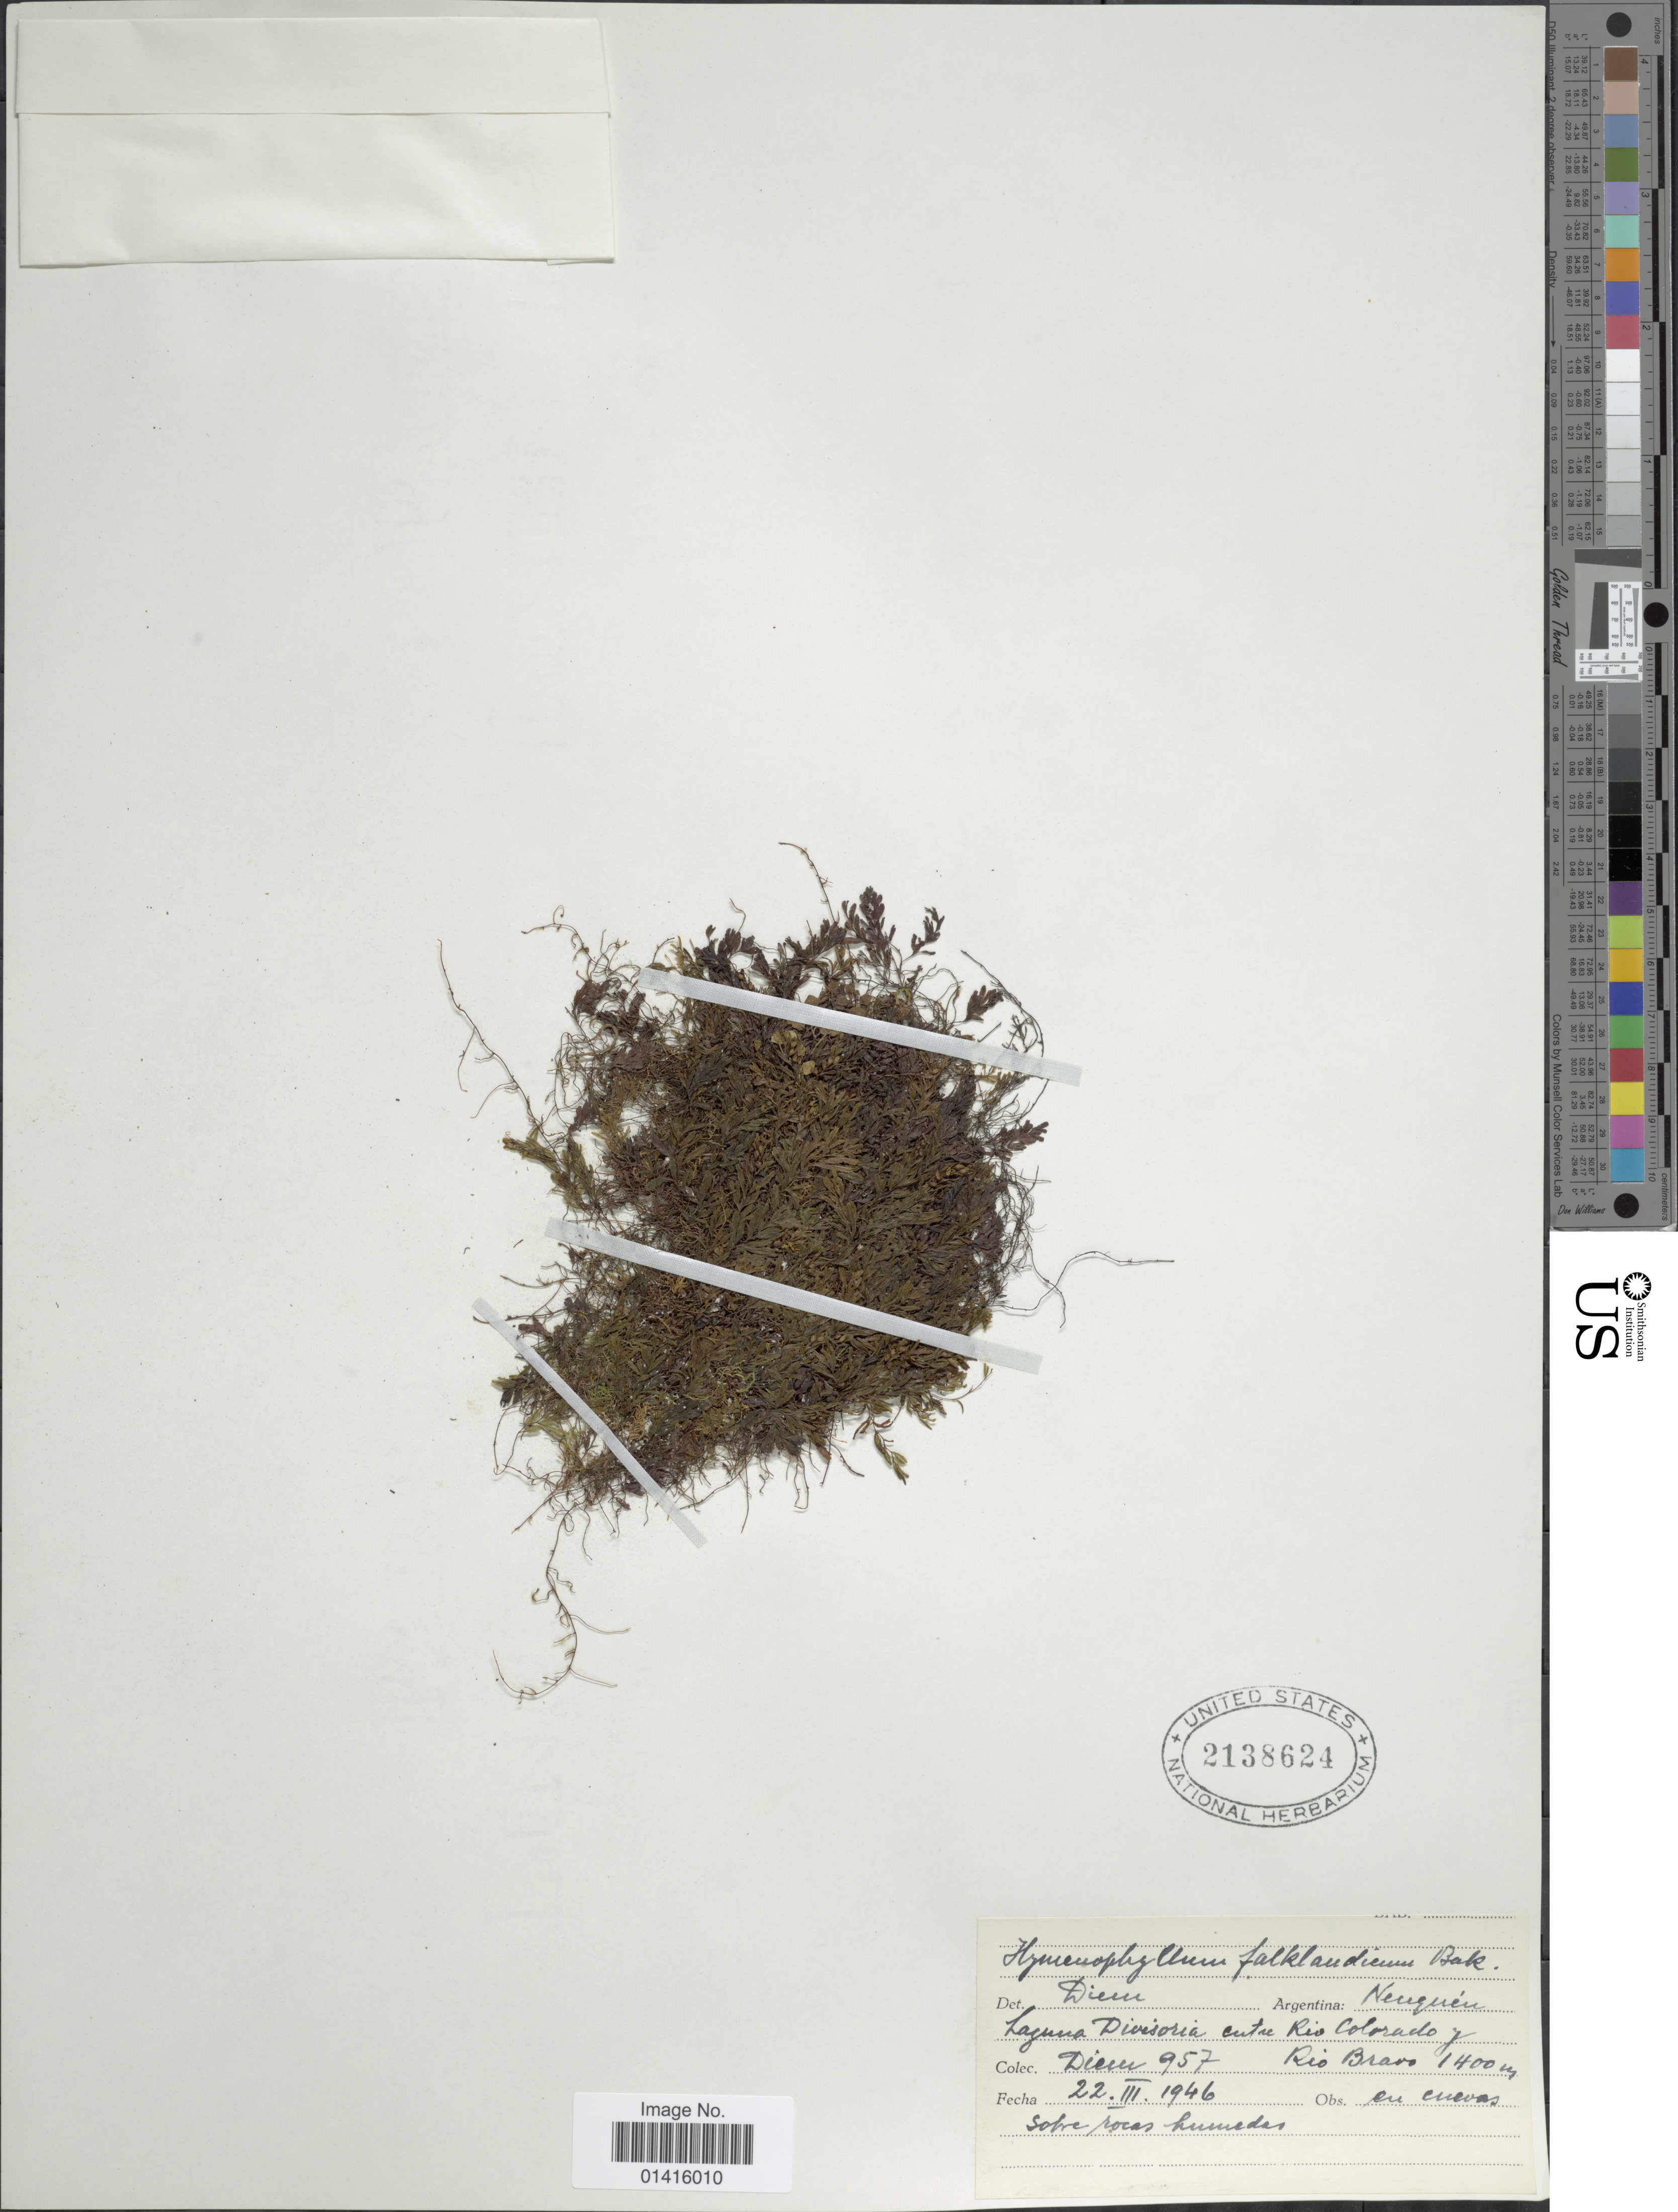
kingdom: Plantae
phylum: Tracheophyta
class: Polypodiopsida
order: Hymenophyllales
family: Hymenophyllaceae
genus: Hymenophyllum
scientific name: Hymenophyllum falklandicum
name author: Baker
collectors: J. Diem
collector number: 957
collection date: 1946-03-22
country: Argentina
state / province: Neuquen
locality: Neuquen, laguna Divisoria entre Rio Colorado y Rio Bravo.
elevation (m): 1400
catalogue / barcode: US 2138624